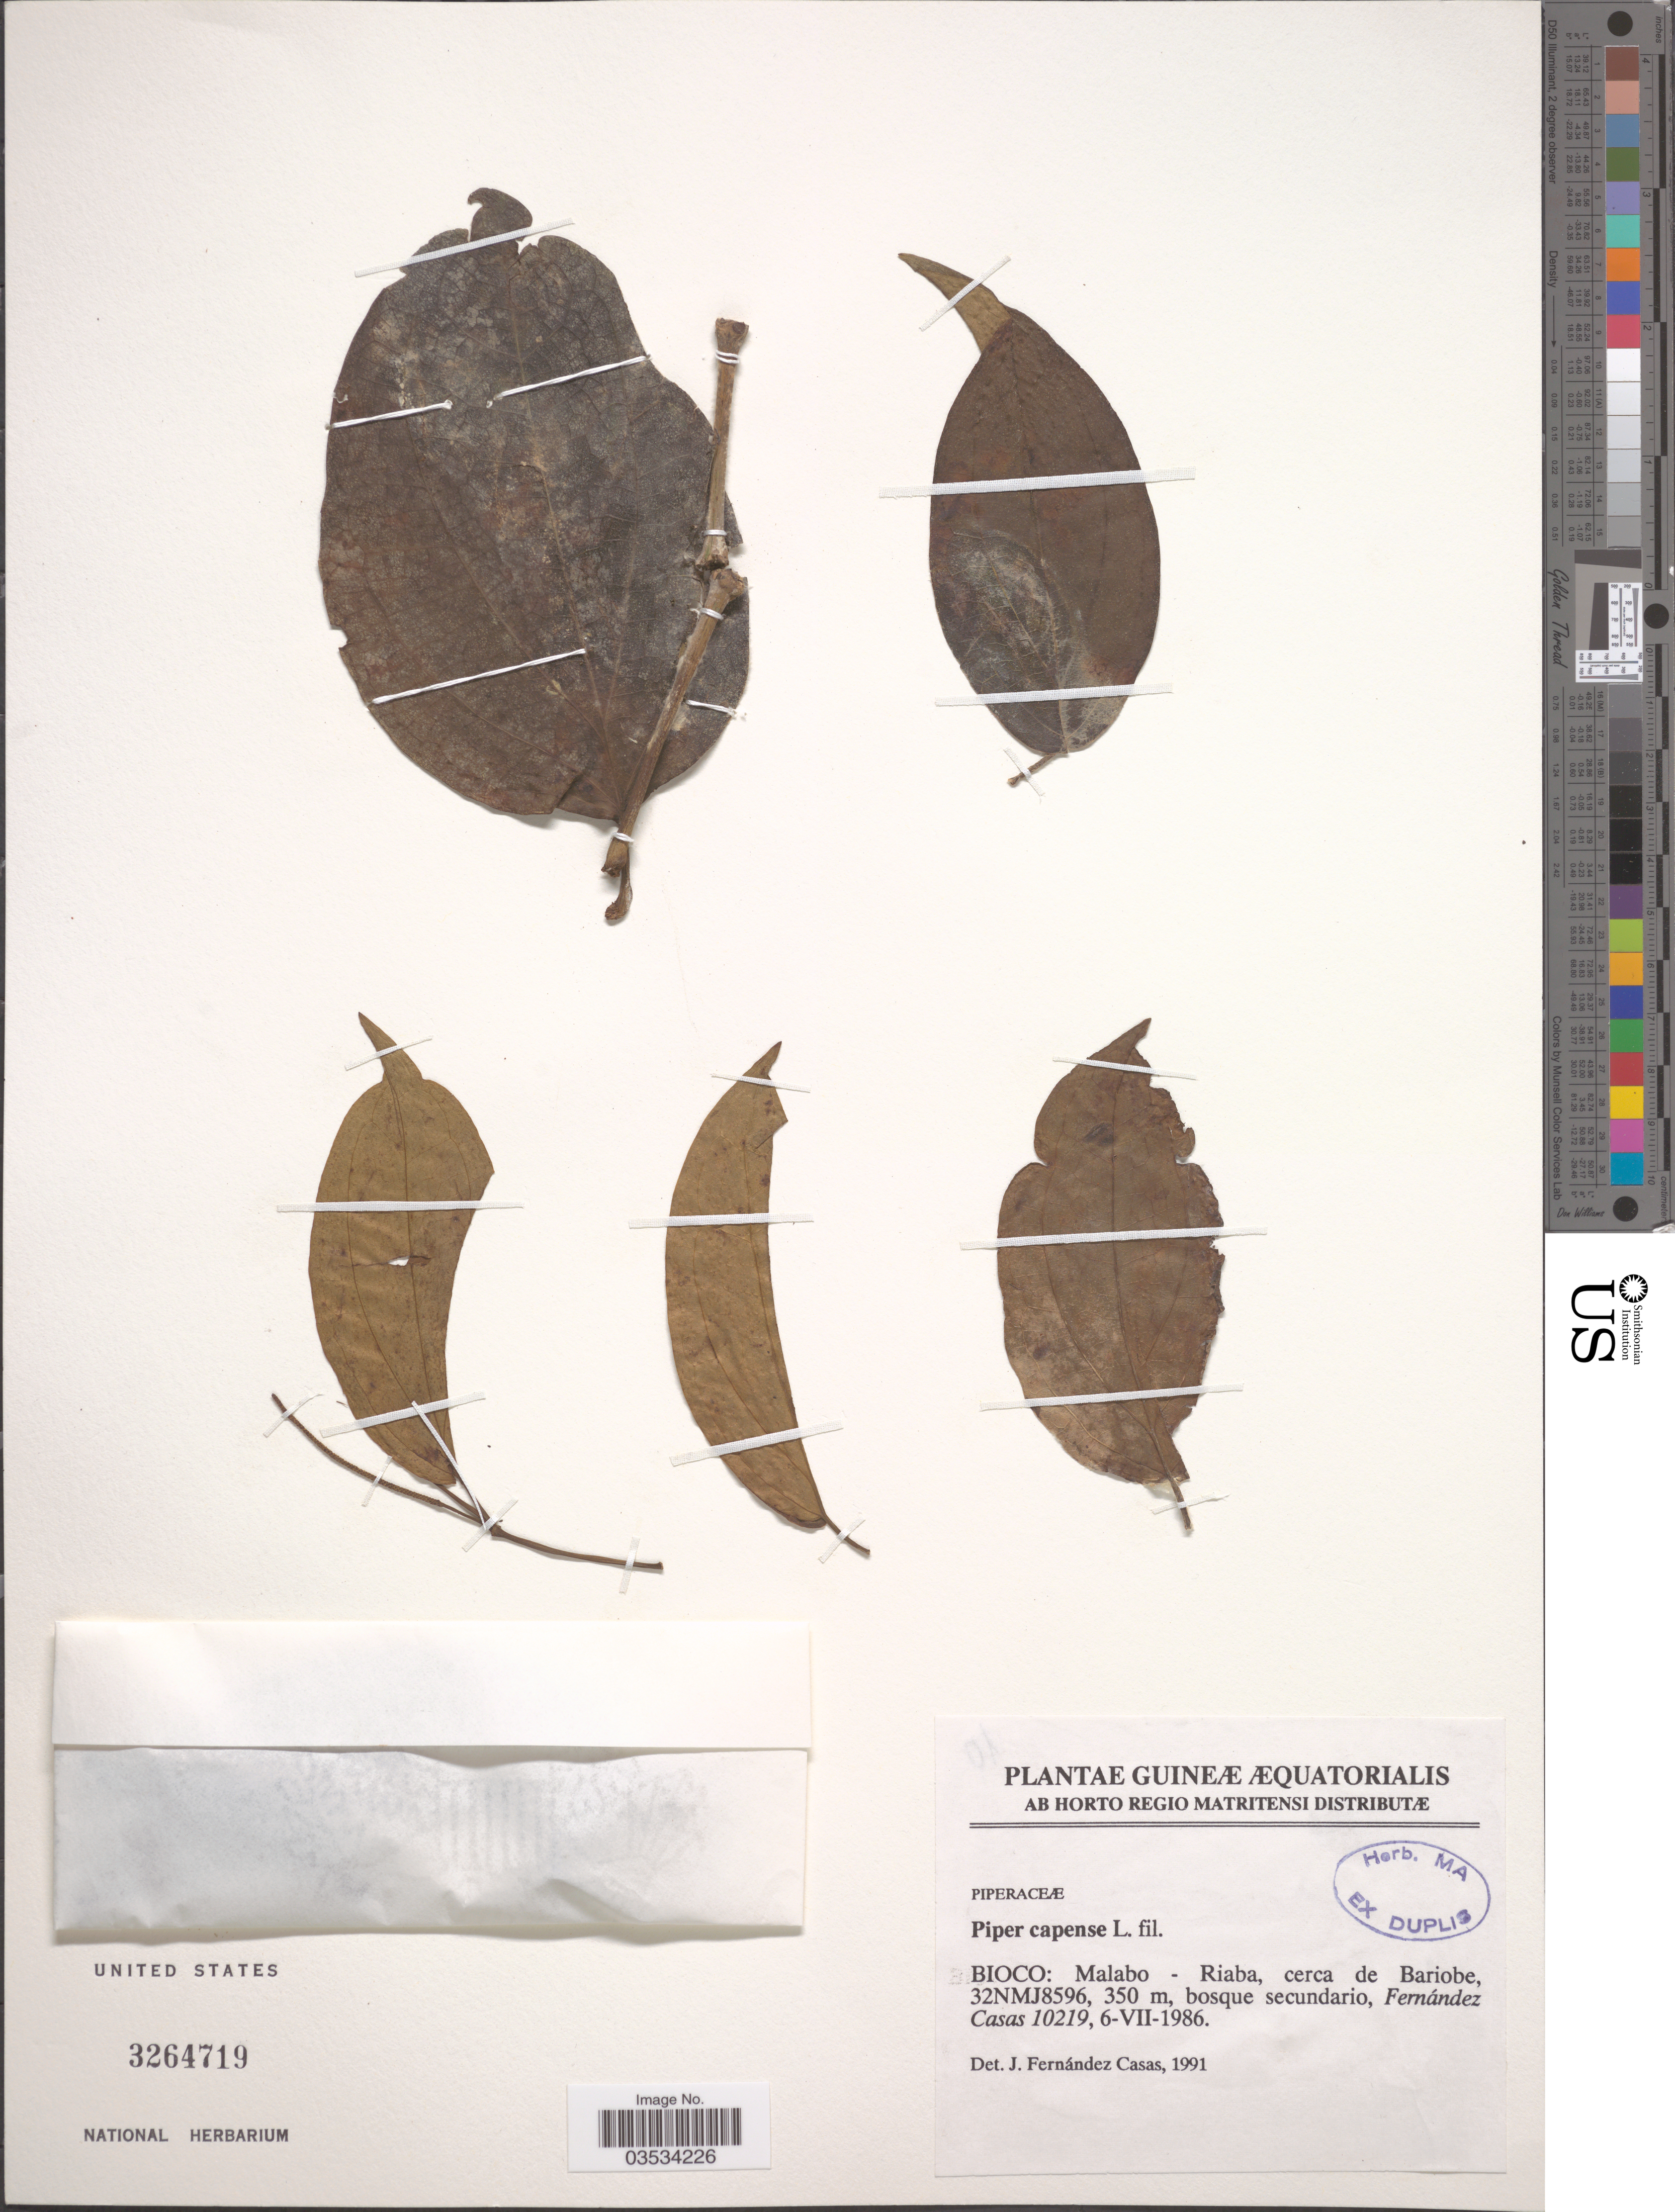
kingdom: Plantae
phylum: Tracheophyta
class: Magnoliopsida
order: Piperales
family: Piperaceae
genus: Piper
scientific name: Piper capense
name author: L. f.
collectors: F. Casas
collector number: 10219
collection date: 1986-07-06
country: Equatorial Guinea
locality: Bioco: Malabo - Riaba, cerca de Bariobe, 32NMJ8596.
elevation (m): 350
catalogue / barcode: US 3264719